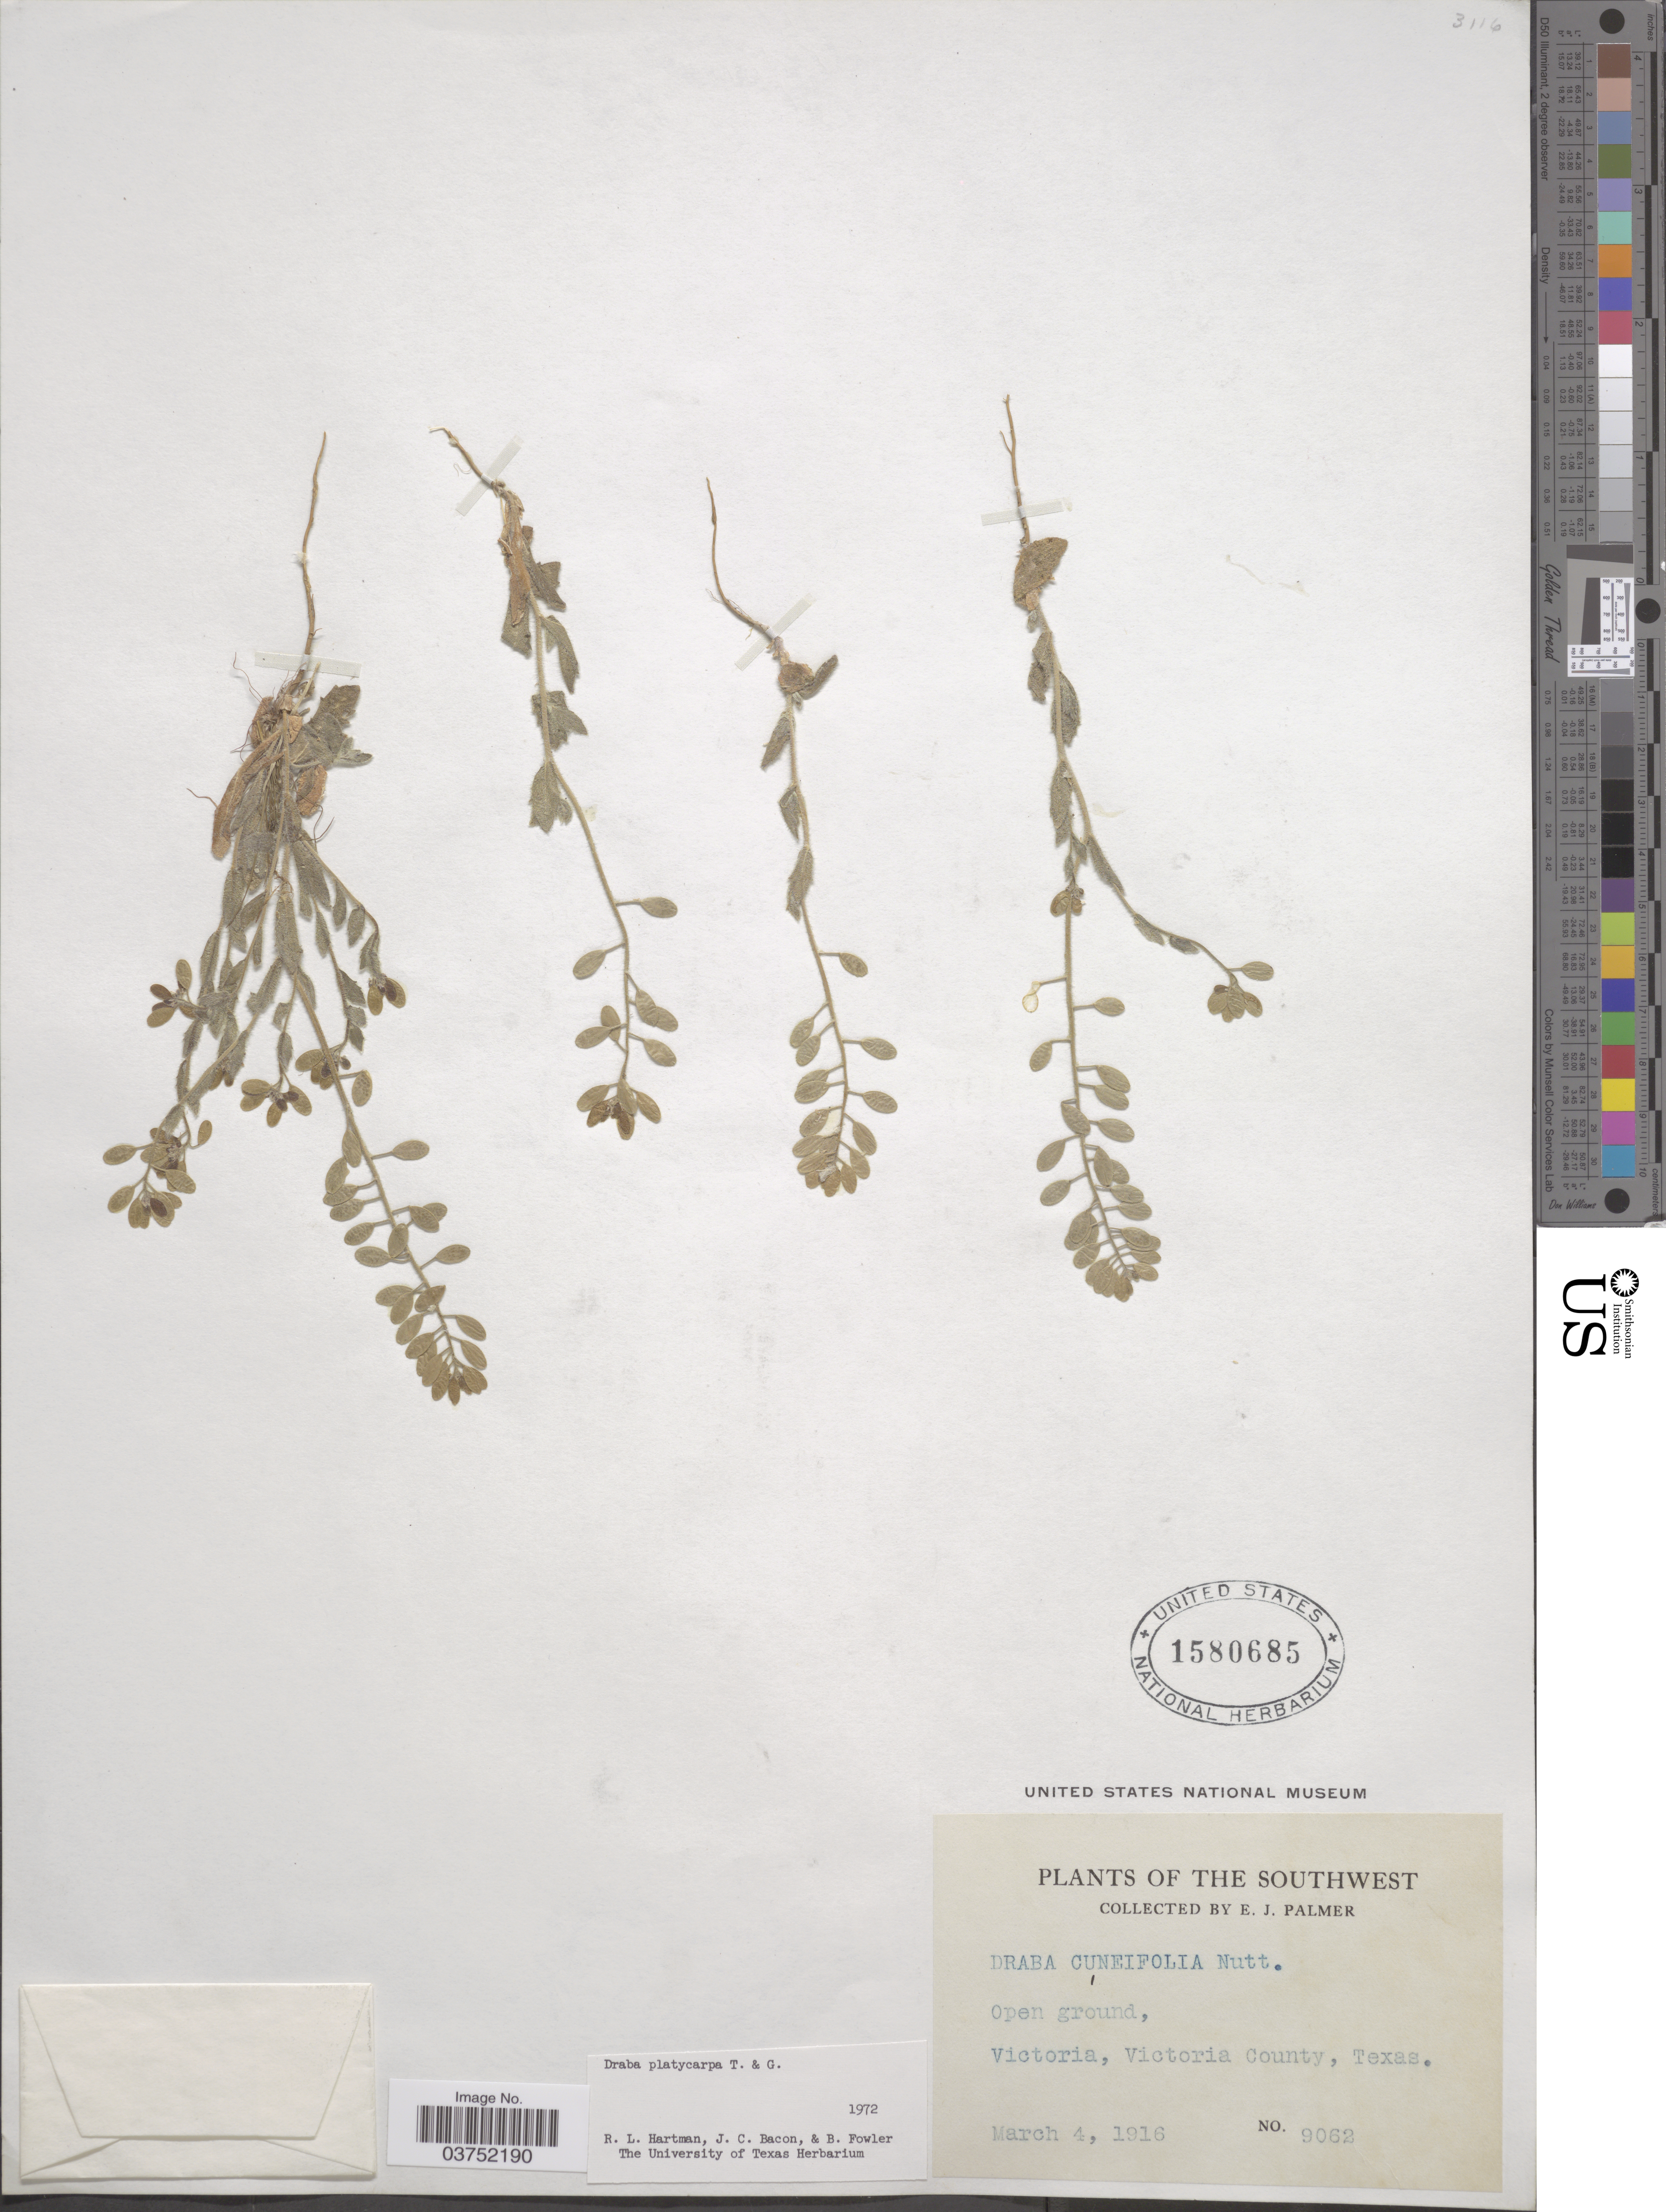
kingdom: Plantae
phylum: Tracheophyta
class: Magnoliopsida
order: Brassicales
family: Brassicaceae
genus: Draba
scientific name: Draba platycarpa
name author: Torr. & A. Gray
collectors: E. J. Palmer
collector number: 9062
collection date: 1916-03-04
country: United States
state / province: Texas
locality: Southwest. Victoria, Victoria County.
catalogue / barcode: US 1580685